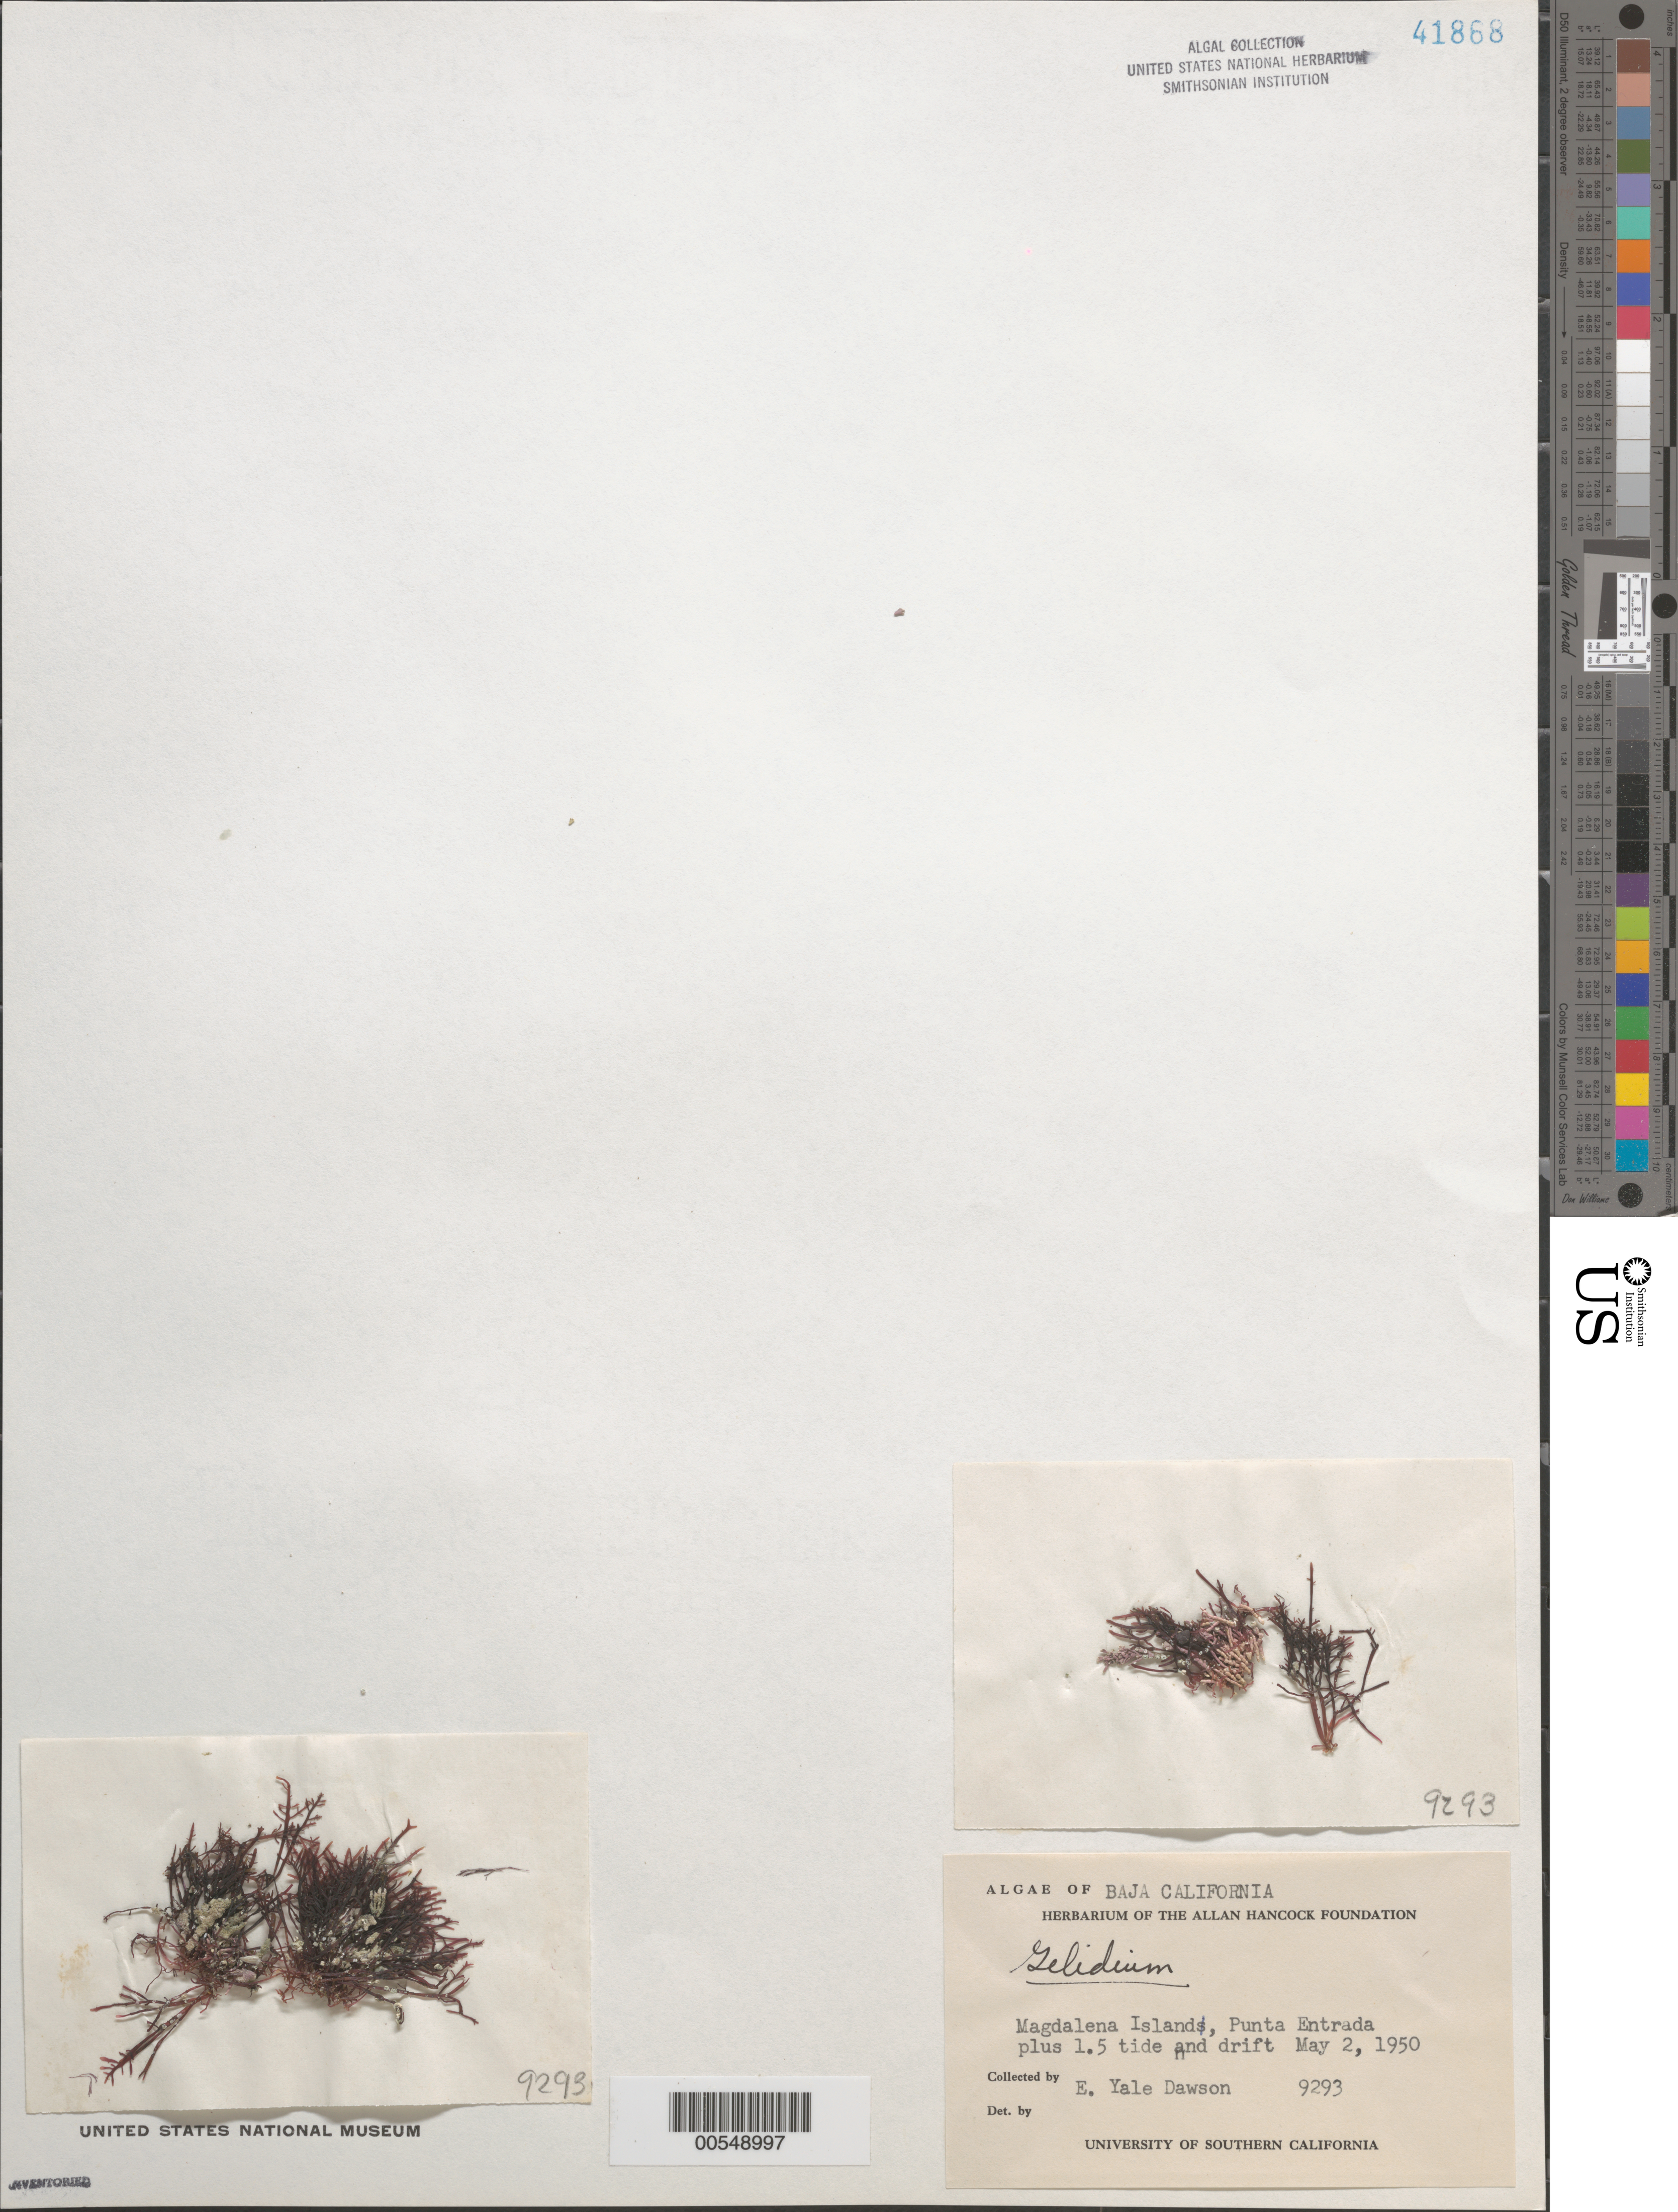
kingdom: Plantae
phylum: Rhodophyta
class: Florideophyceae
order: Gelidiales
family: Gelidiaceae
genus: Gelidium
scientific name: Gelidium sp.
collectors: E. Y. Dawson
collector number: EYD 9293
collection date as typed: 02 May 1950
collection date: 1950-05-02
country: Mexico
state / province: Baja California Sur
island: Isla Magdalena,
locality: Punta Entrada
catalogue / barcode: US 41868